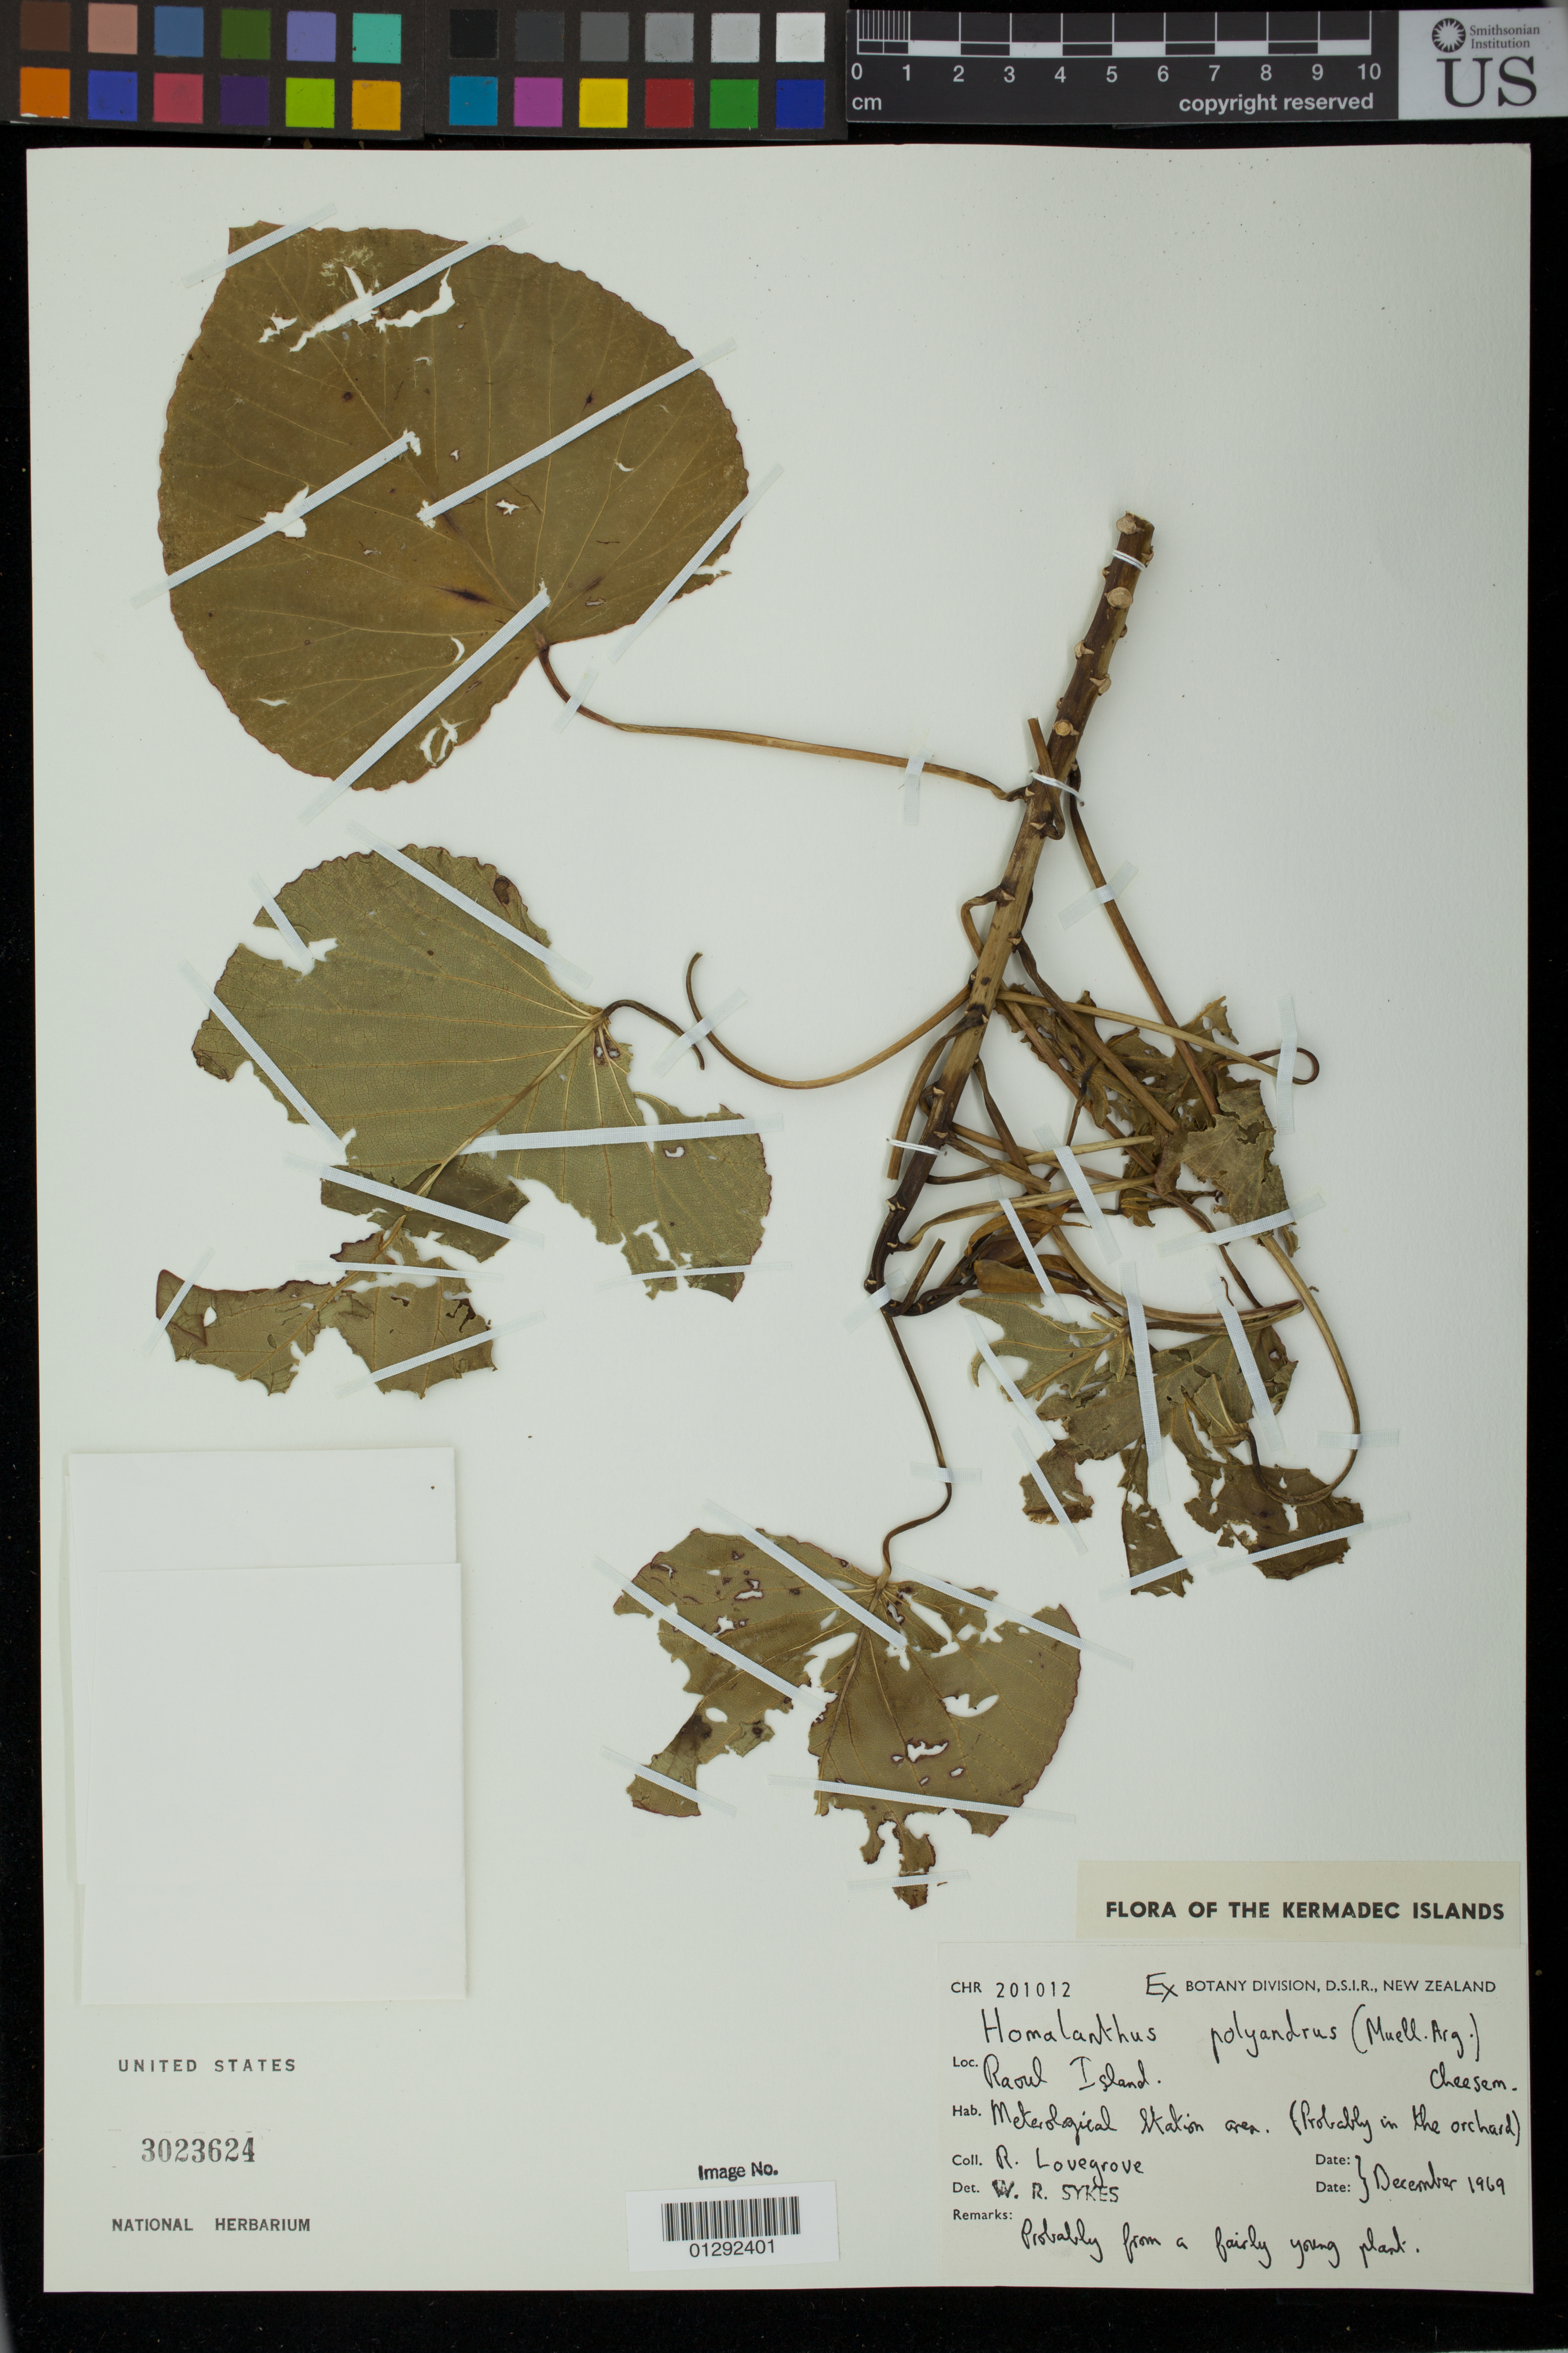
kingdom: Plantae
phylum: Tracheophyta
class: Magnoliopsida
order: Malpighiales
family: Euphorbiaceae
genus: Homalanthus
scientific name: Homalanthus polyadenius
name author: Pax & K. Hoffm.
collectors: R. Lovegrove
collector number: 201012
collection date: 1969-12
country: New Zealand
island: Raoul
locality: Raoul Island. Kermadec Islands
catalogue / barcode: US 3023624